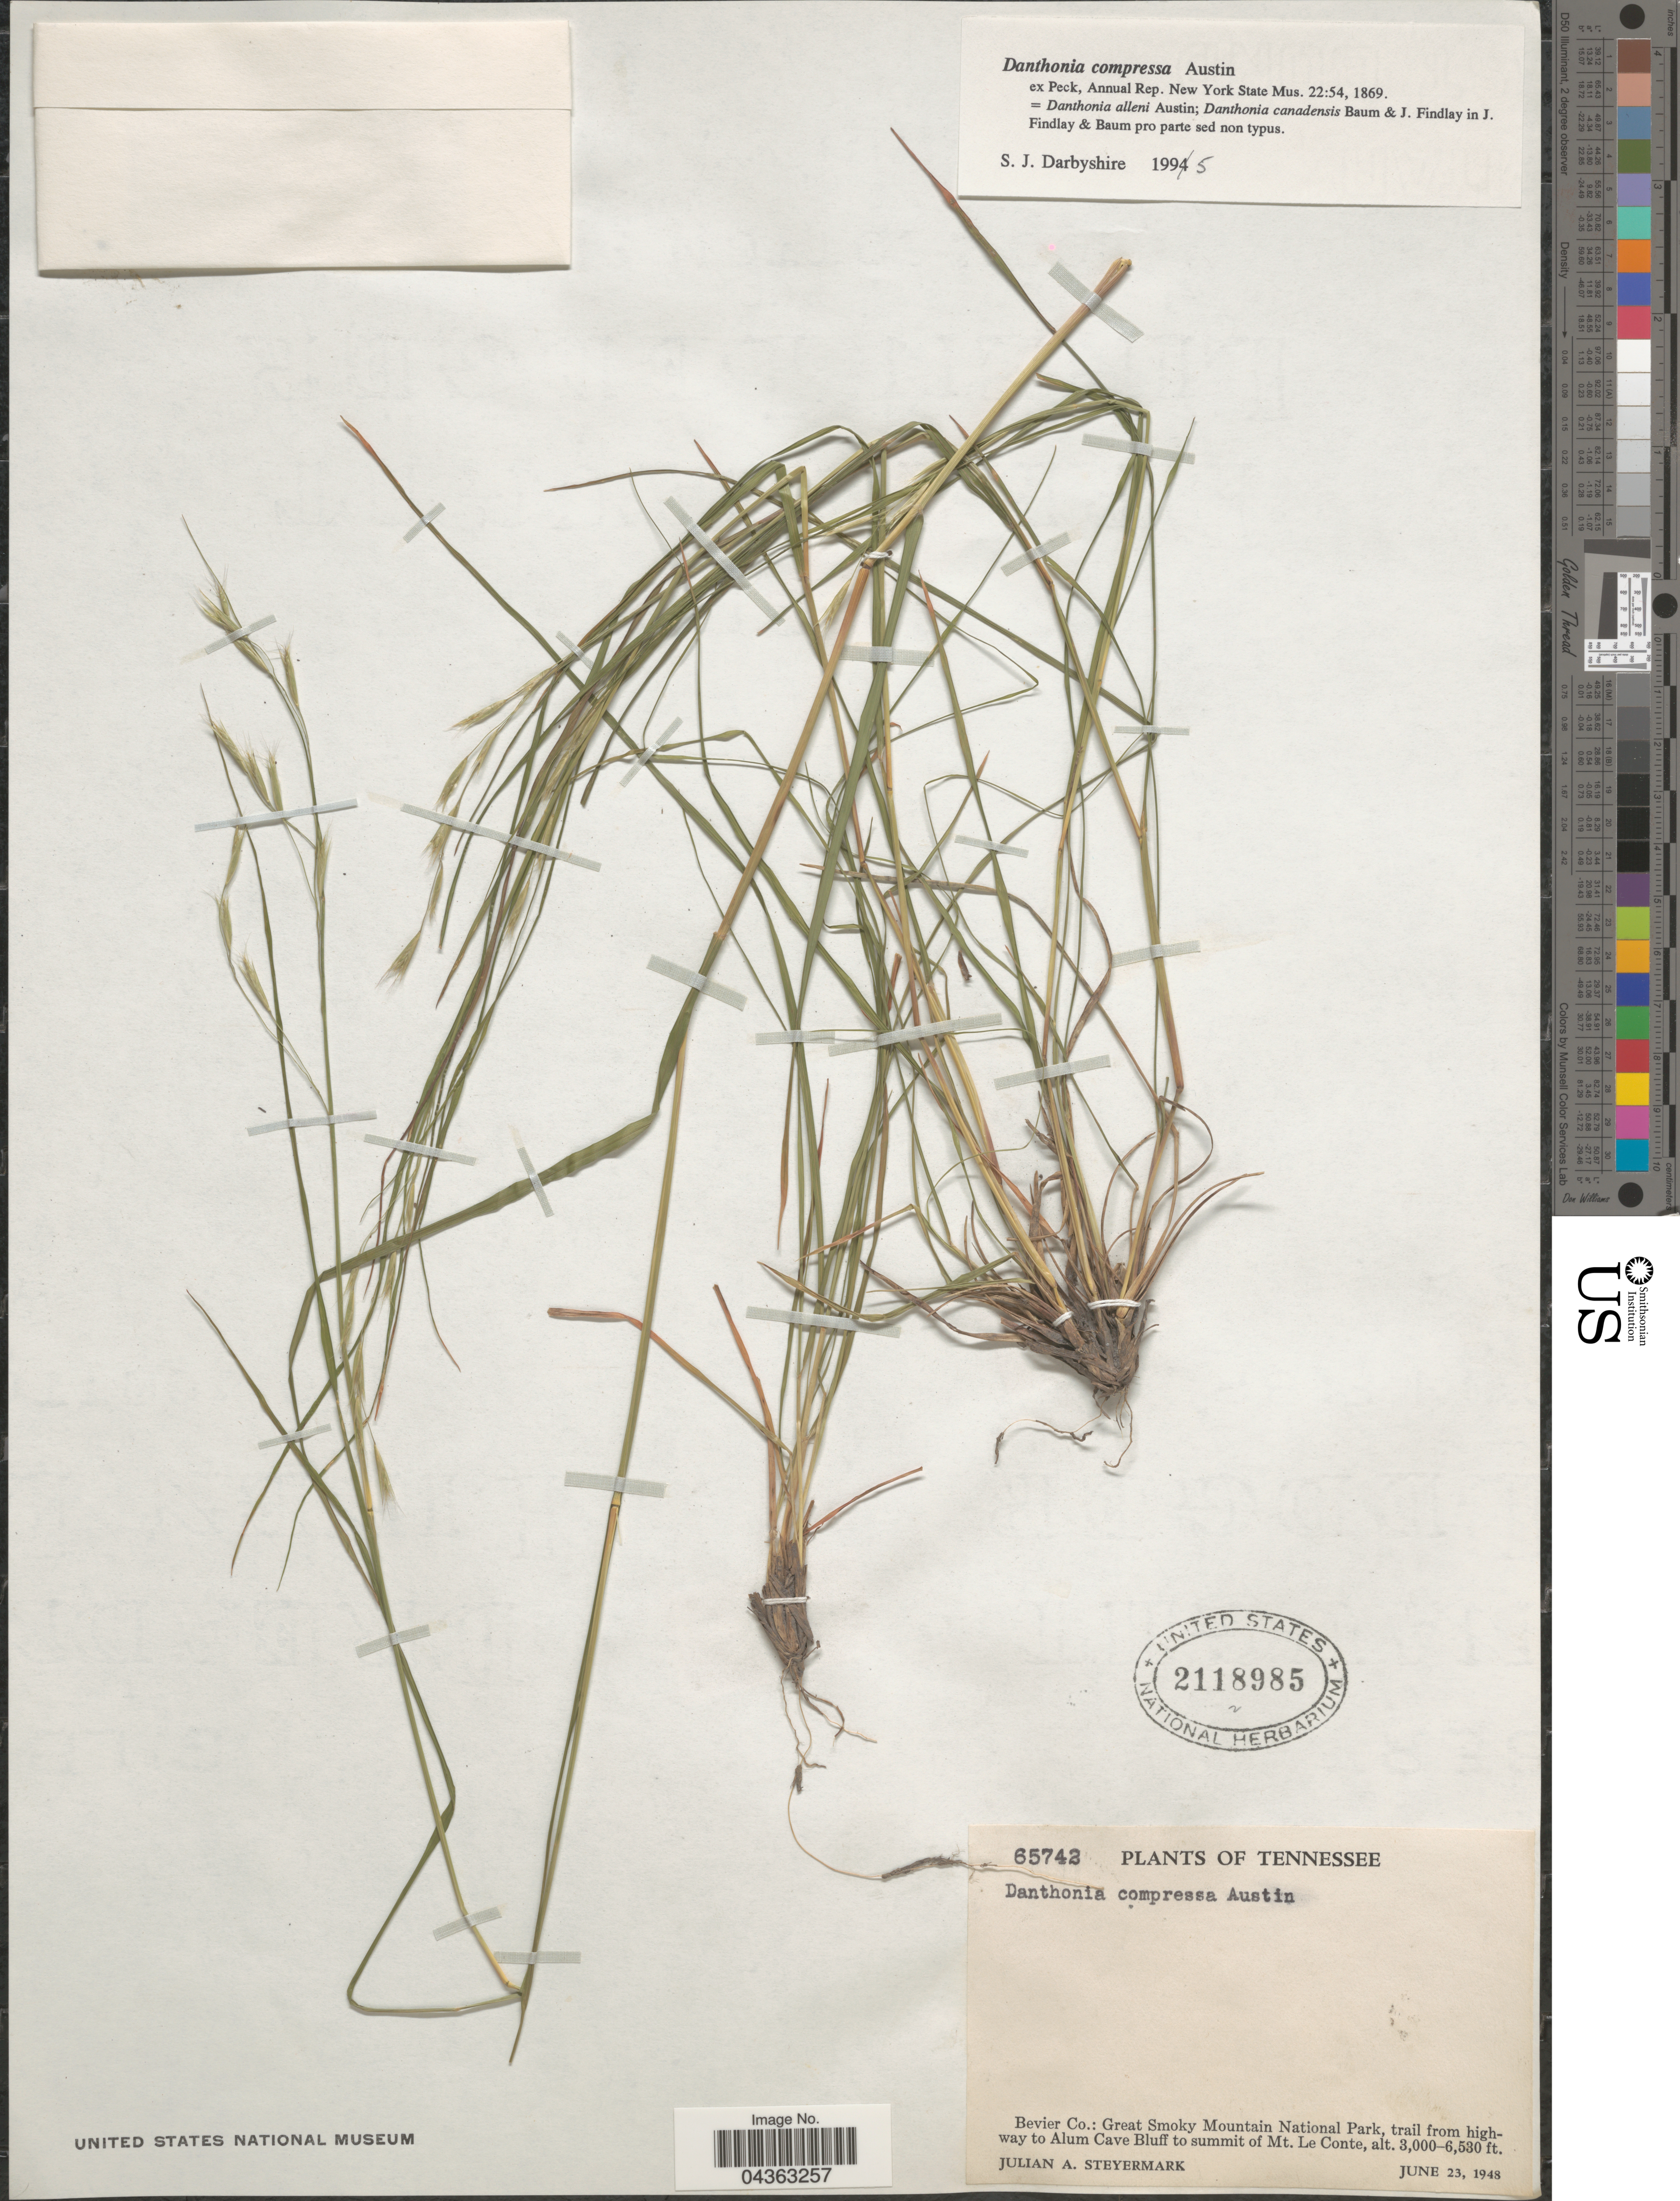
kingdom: Plantae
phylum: Tracheophyta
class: Liliopsida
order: Poales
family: Poaceae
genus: Danthonia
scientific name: Danthonia compressa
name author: Austin in F. Peck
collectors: J. Steyermark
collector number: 65742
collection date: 1948-06-23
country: United States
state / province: Tennessee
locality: Bevier Co.: Greay Smoky Mountain National Park, trail from highway to Alum Cave Bluff to summit of Mt. Le Conte.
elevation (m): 914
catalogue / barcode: US 2118985